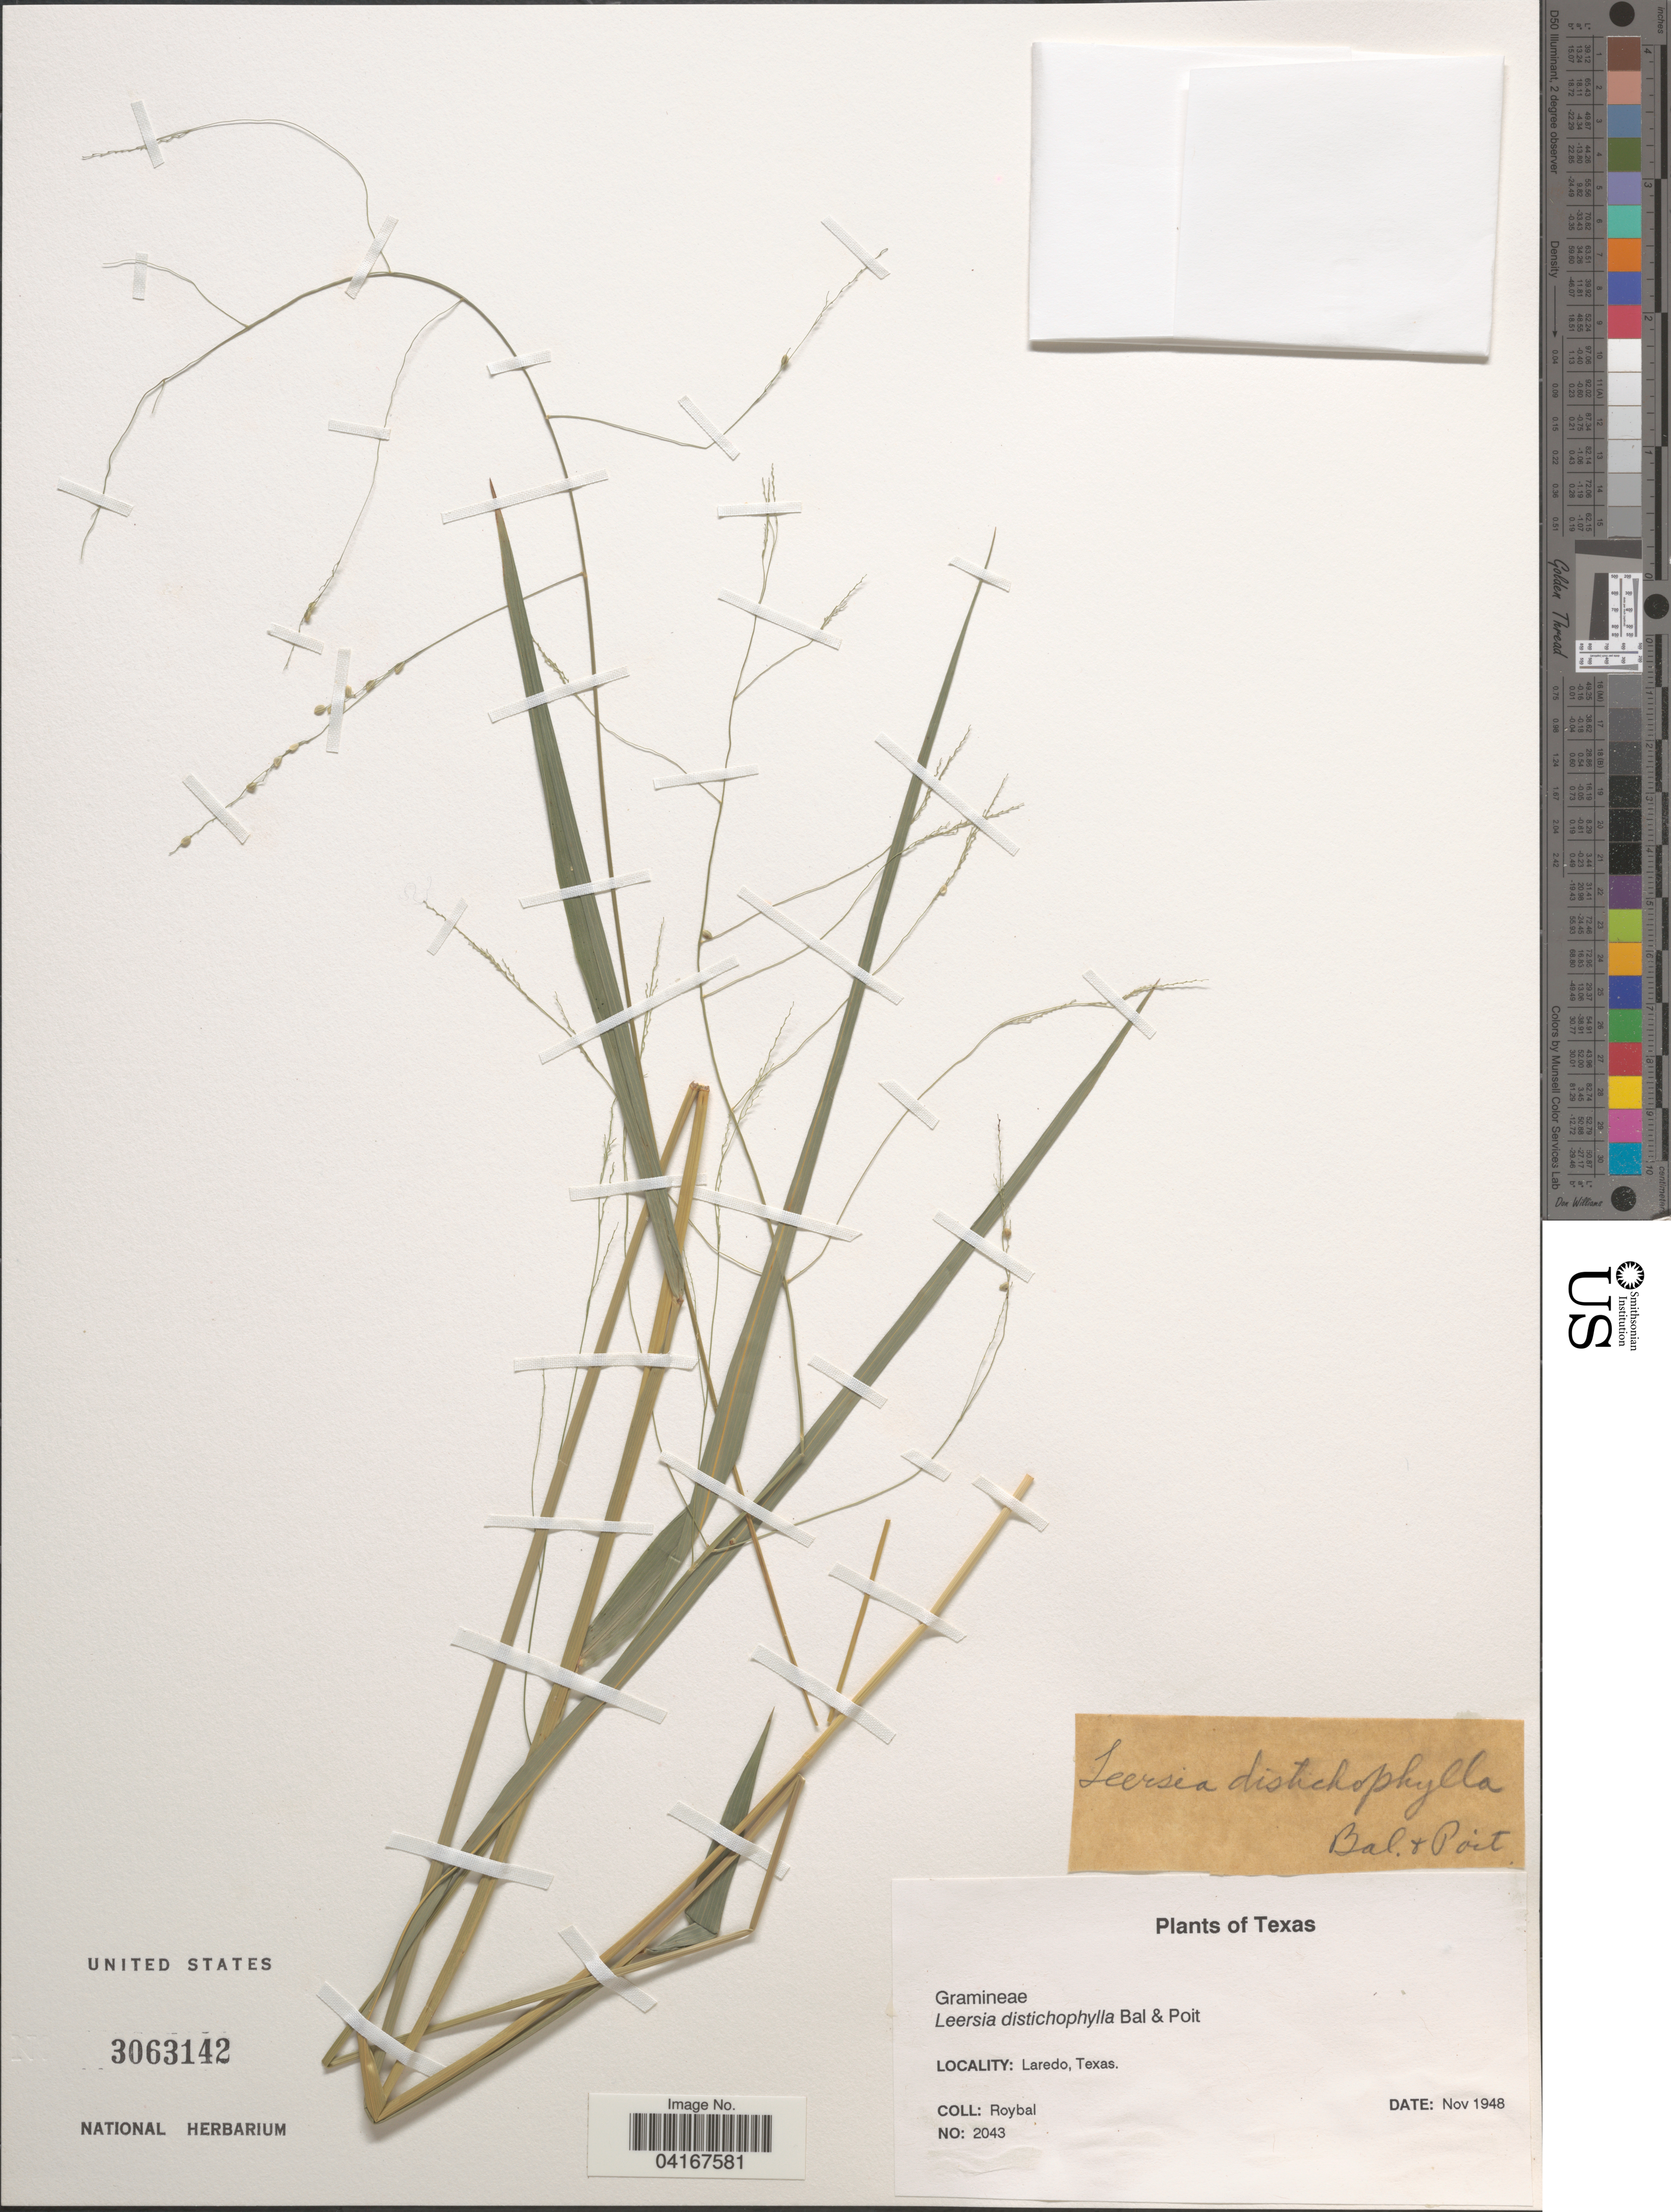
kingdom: Plantae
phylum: Tracheophyta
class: Liliopsida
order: Poales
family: Poaceae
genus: Leersia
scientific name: Leersia distichophylla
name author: Balansa & Poit.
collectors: Roybal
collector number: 2043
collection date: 1948-11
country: United States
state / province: Texas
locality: Laredo.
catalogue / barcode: US 3063142